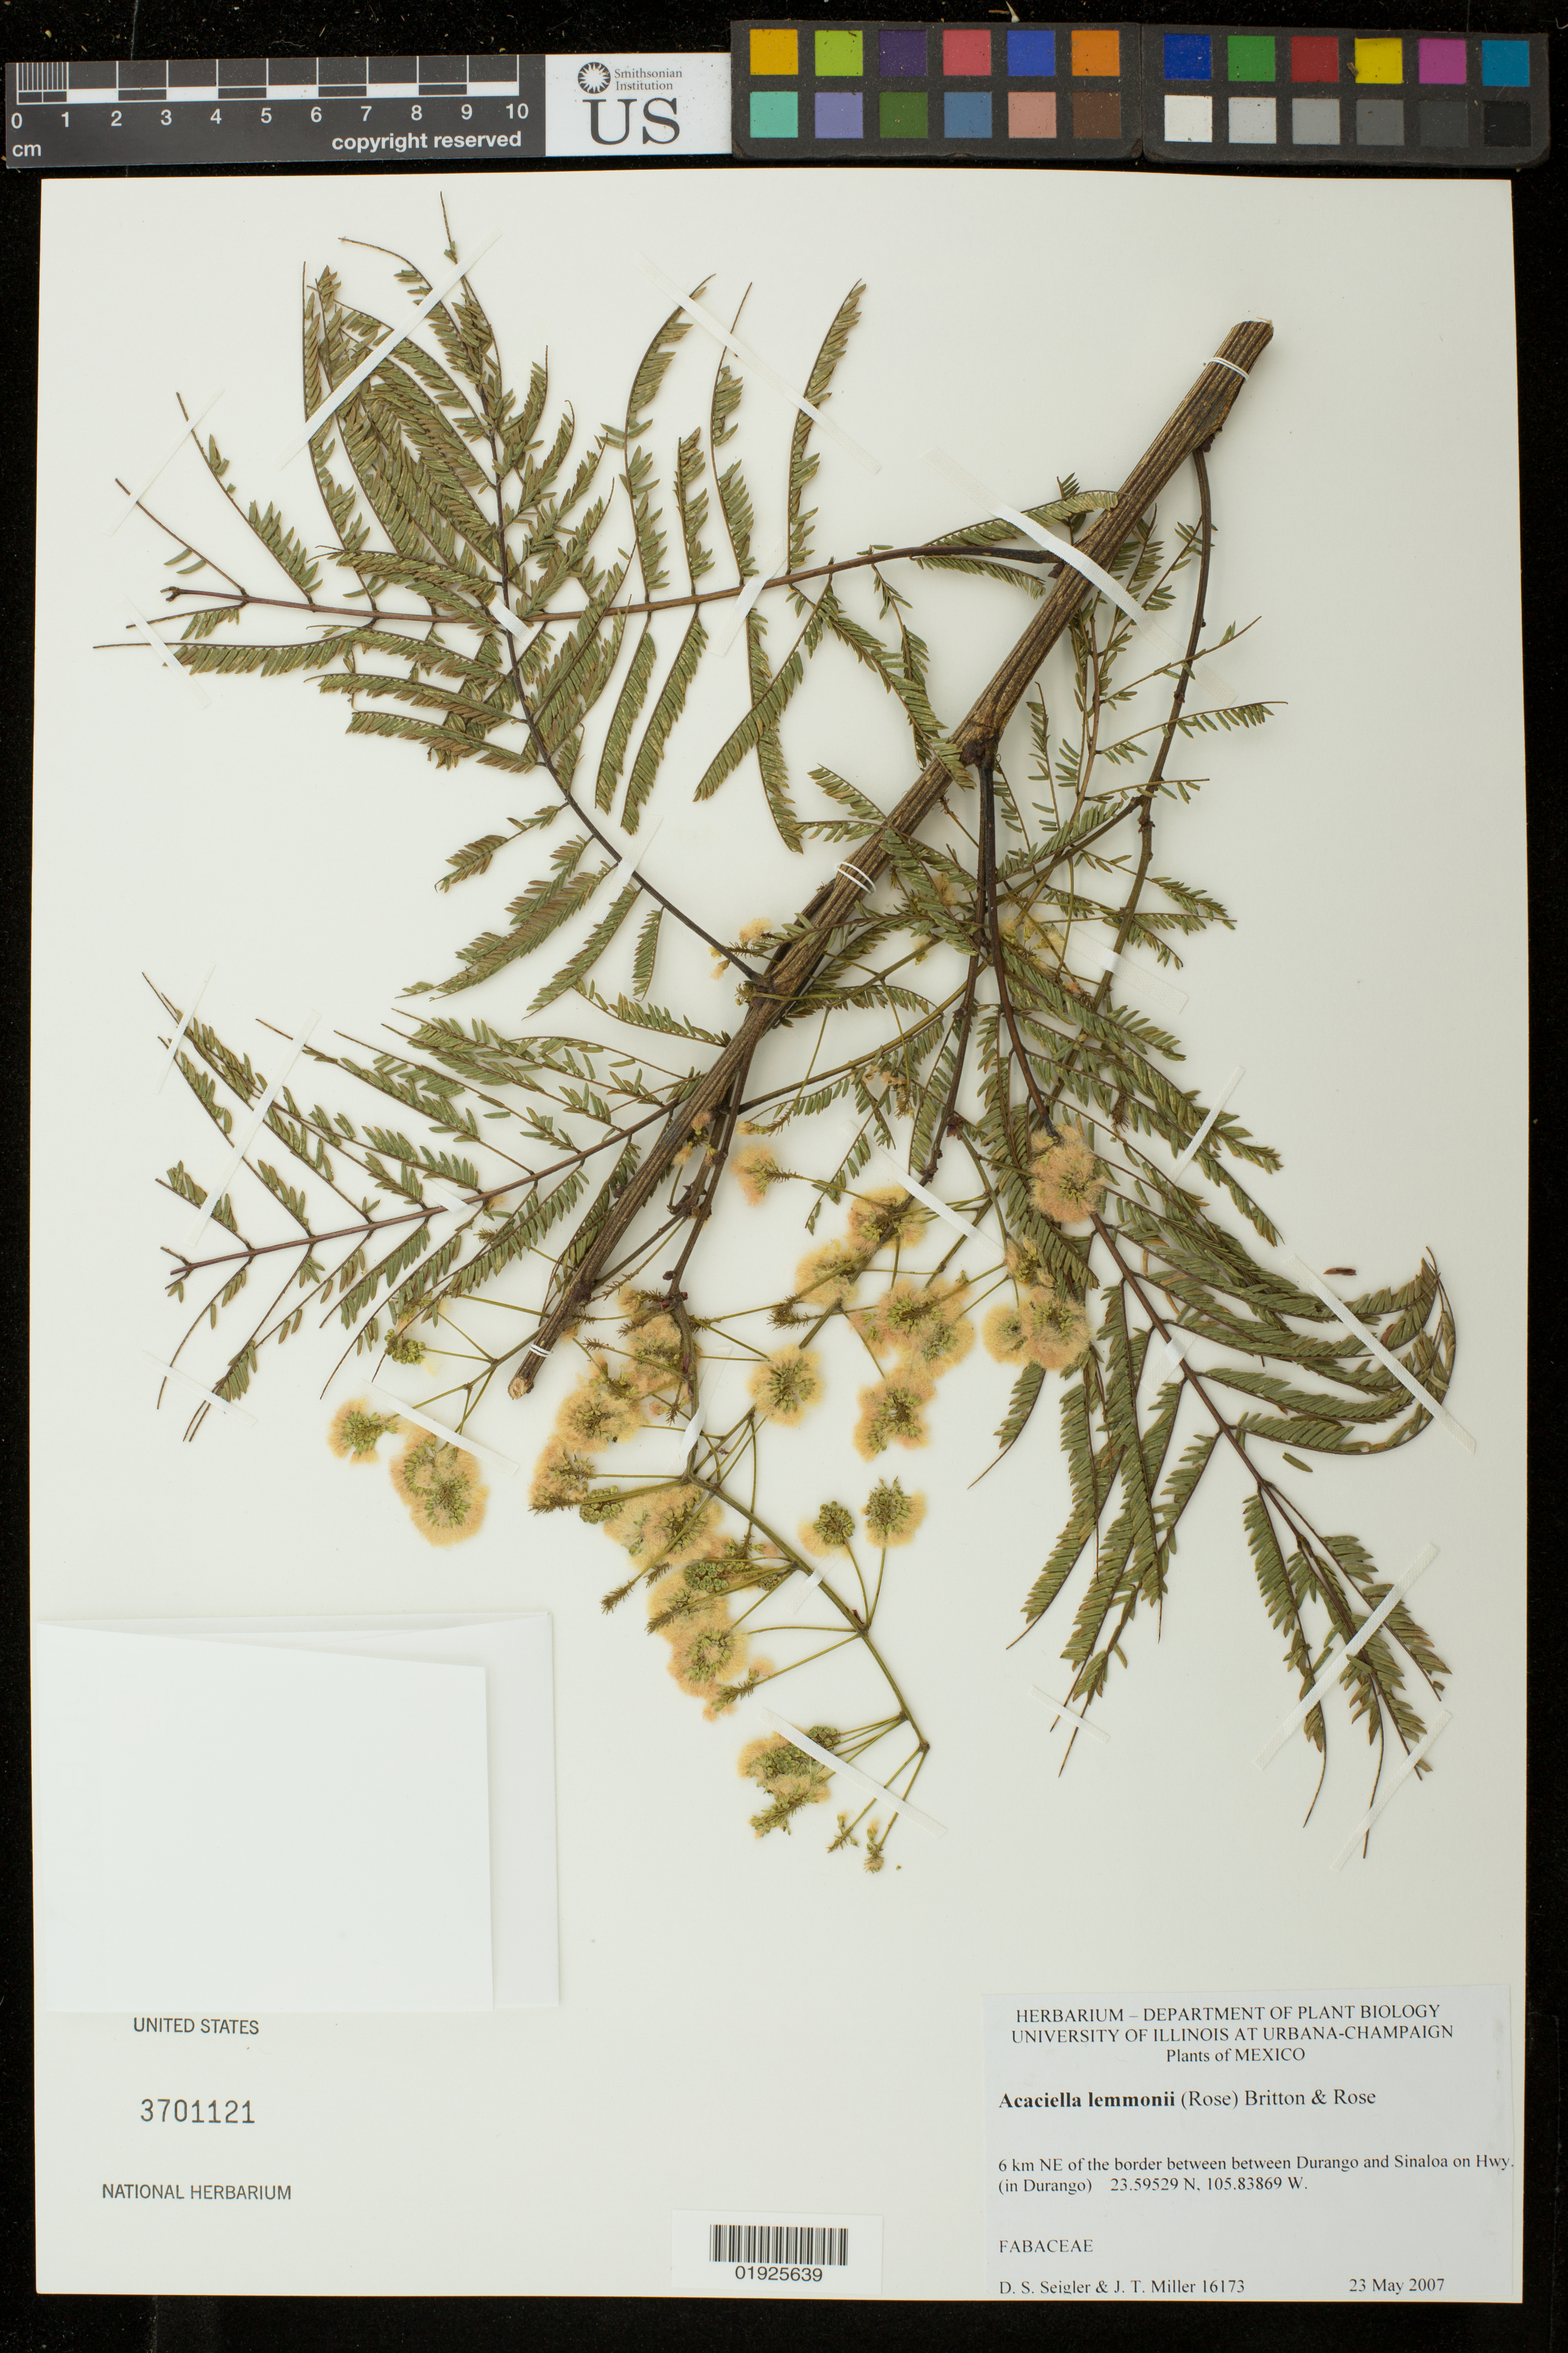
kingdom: Plantae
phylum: Tracheophyta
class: Magnoliopsida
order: Fabales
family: Fabaceae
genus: Acaciella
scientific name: Acaciella lemmonii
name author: (Rose) Britton & Rose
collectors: D. S. Seigler & J. T. Miller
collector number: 16173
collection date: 2007-05-23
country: Mexico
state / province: Durango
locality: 6 km NE of border between Durango and Sinaloa on Hwy.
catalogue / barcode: US 3701121